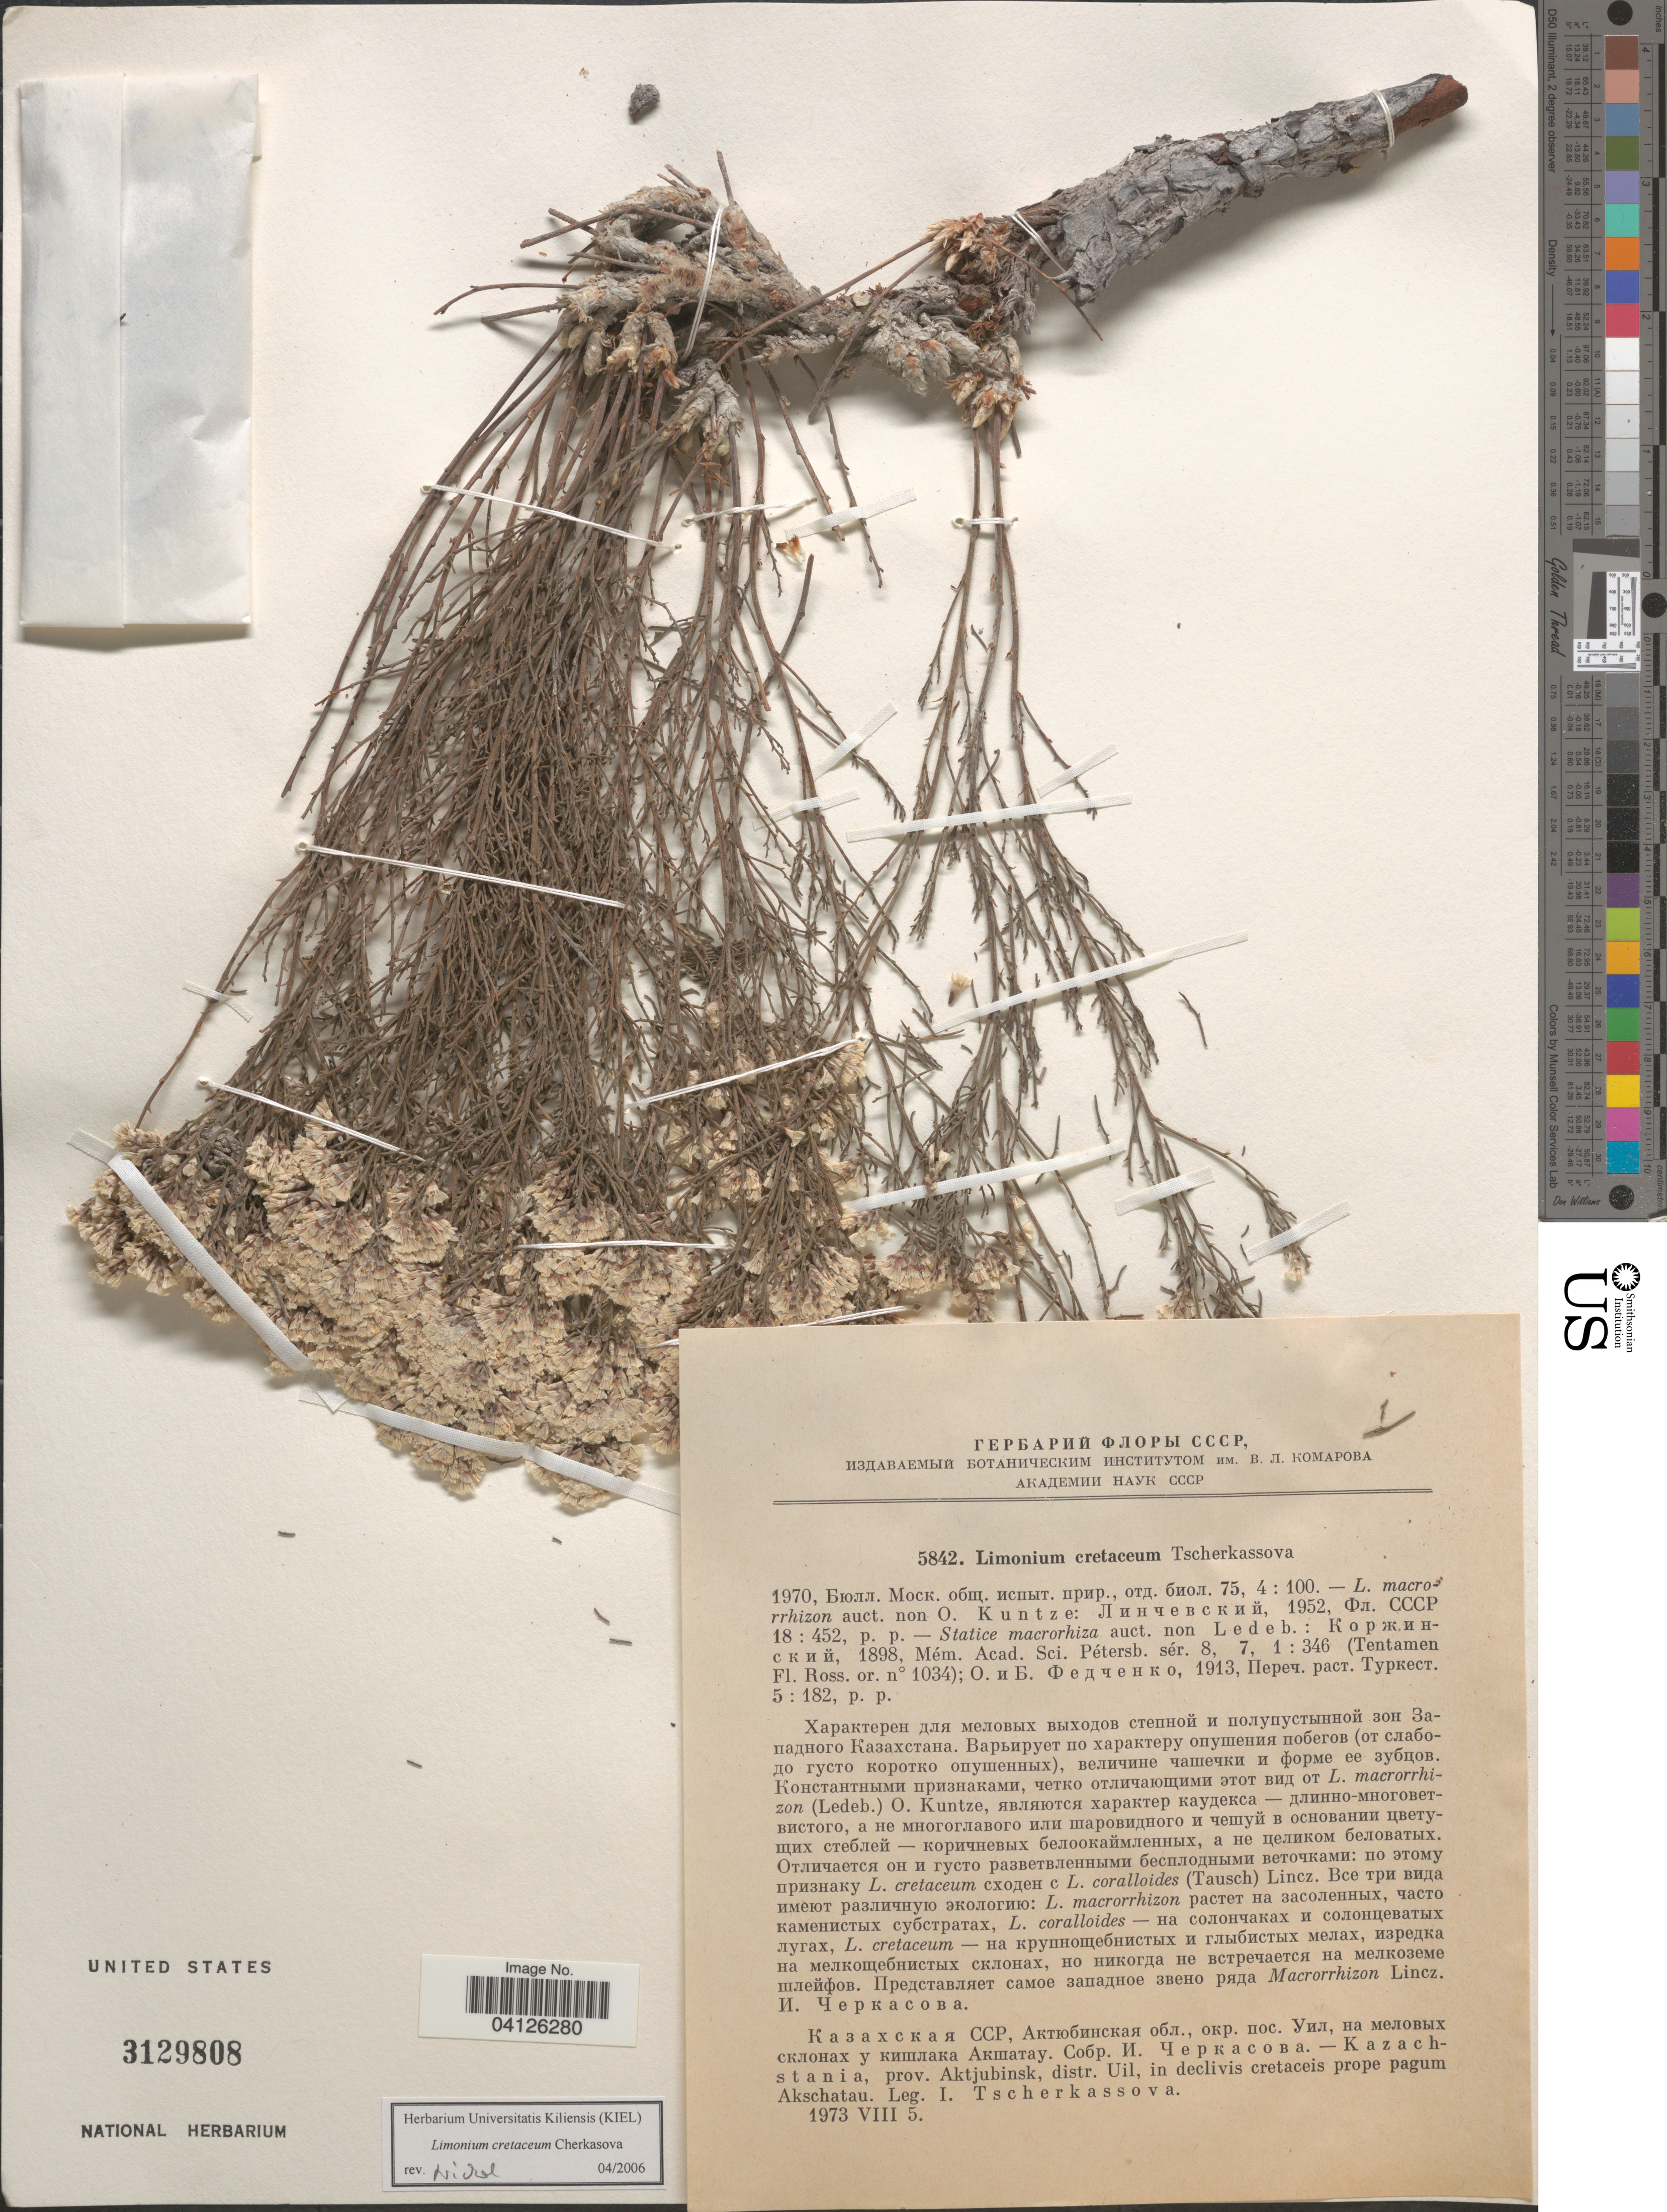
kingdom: Plantae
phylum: Tracheophyta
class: Magnoliopsida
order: Caryophyllales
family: Plumbaginaceae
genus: Limonium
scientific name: Limonium cretaceum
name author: Cherkasova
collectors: I. Tcherkassova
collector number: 5842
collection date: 1973-08-05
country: Kazakhstan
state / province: Aqtobe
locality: Kazachstania, prov. Aktjubinsk, distr. Uil, in declivis cretaceis prope pagum Akschatau.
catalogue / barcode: US 3129808